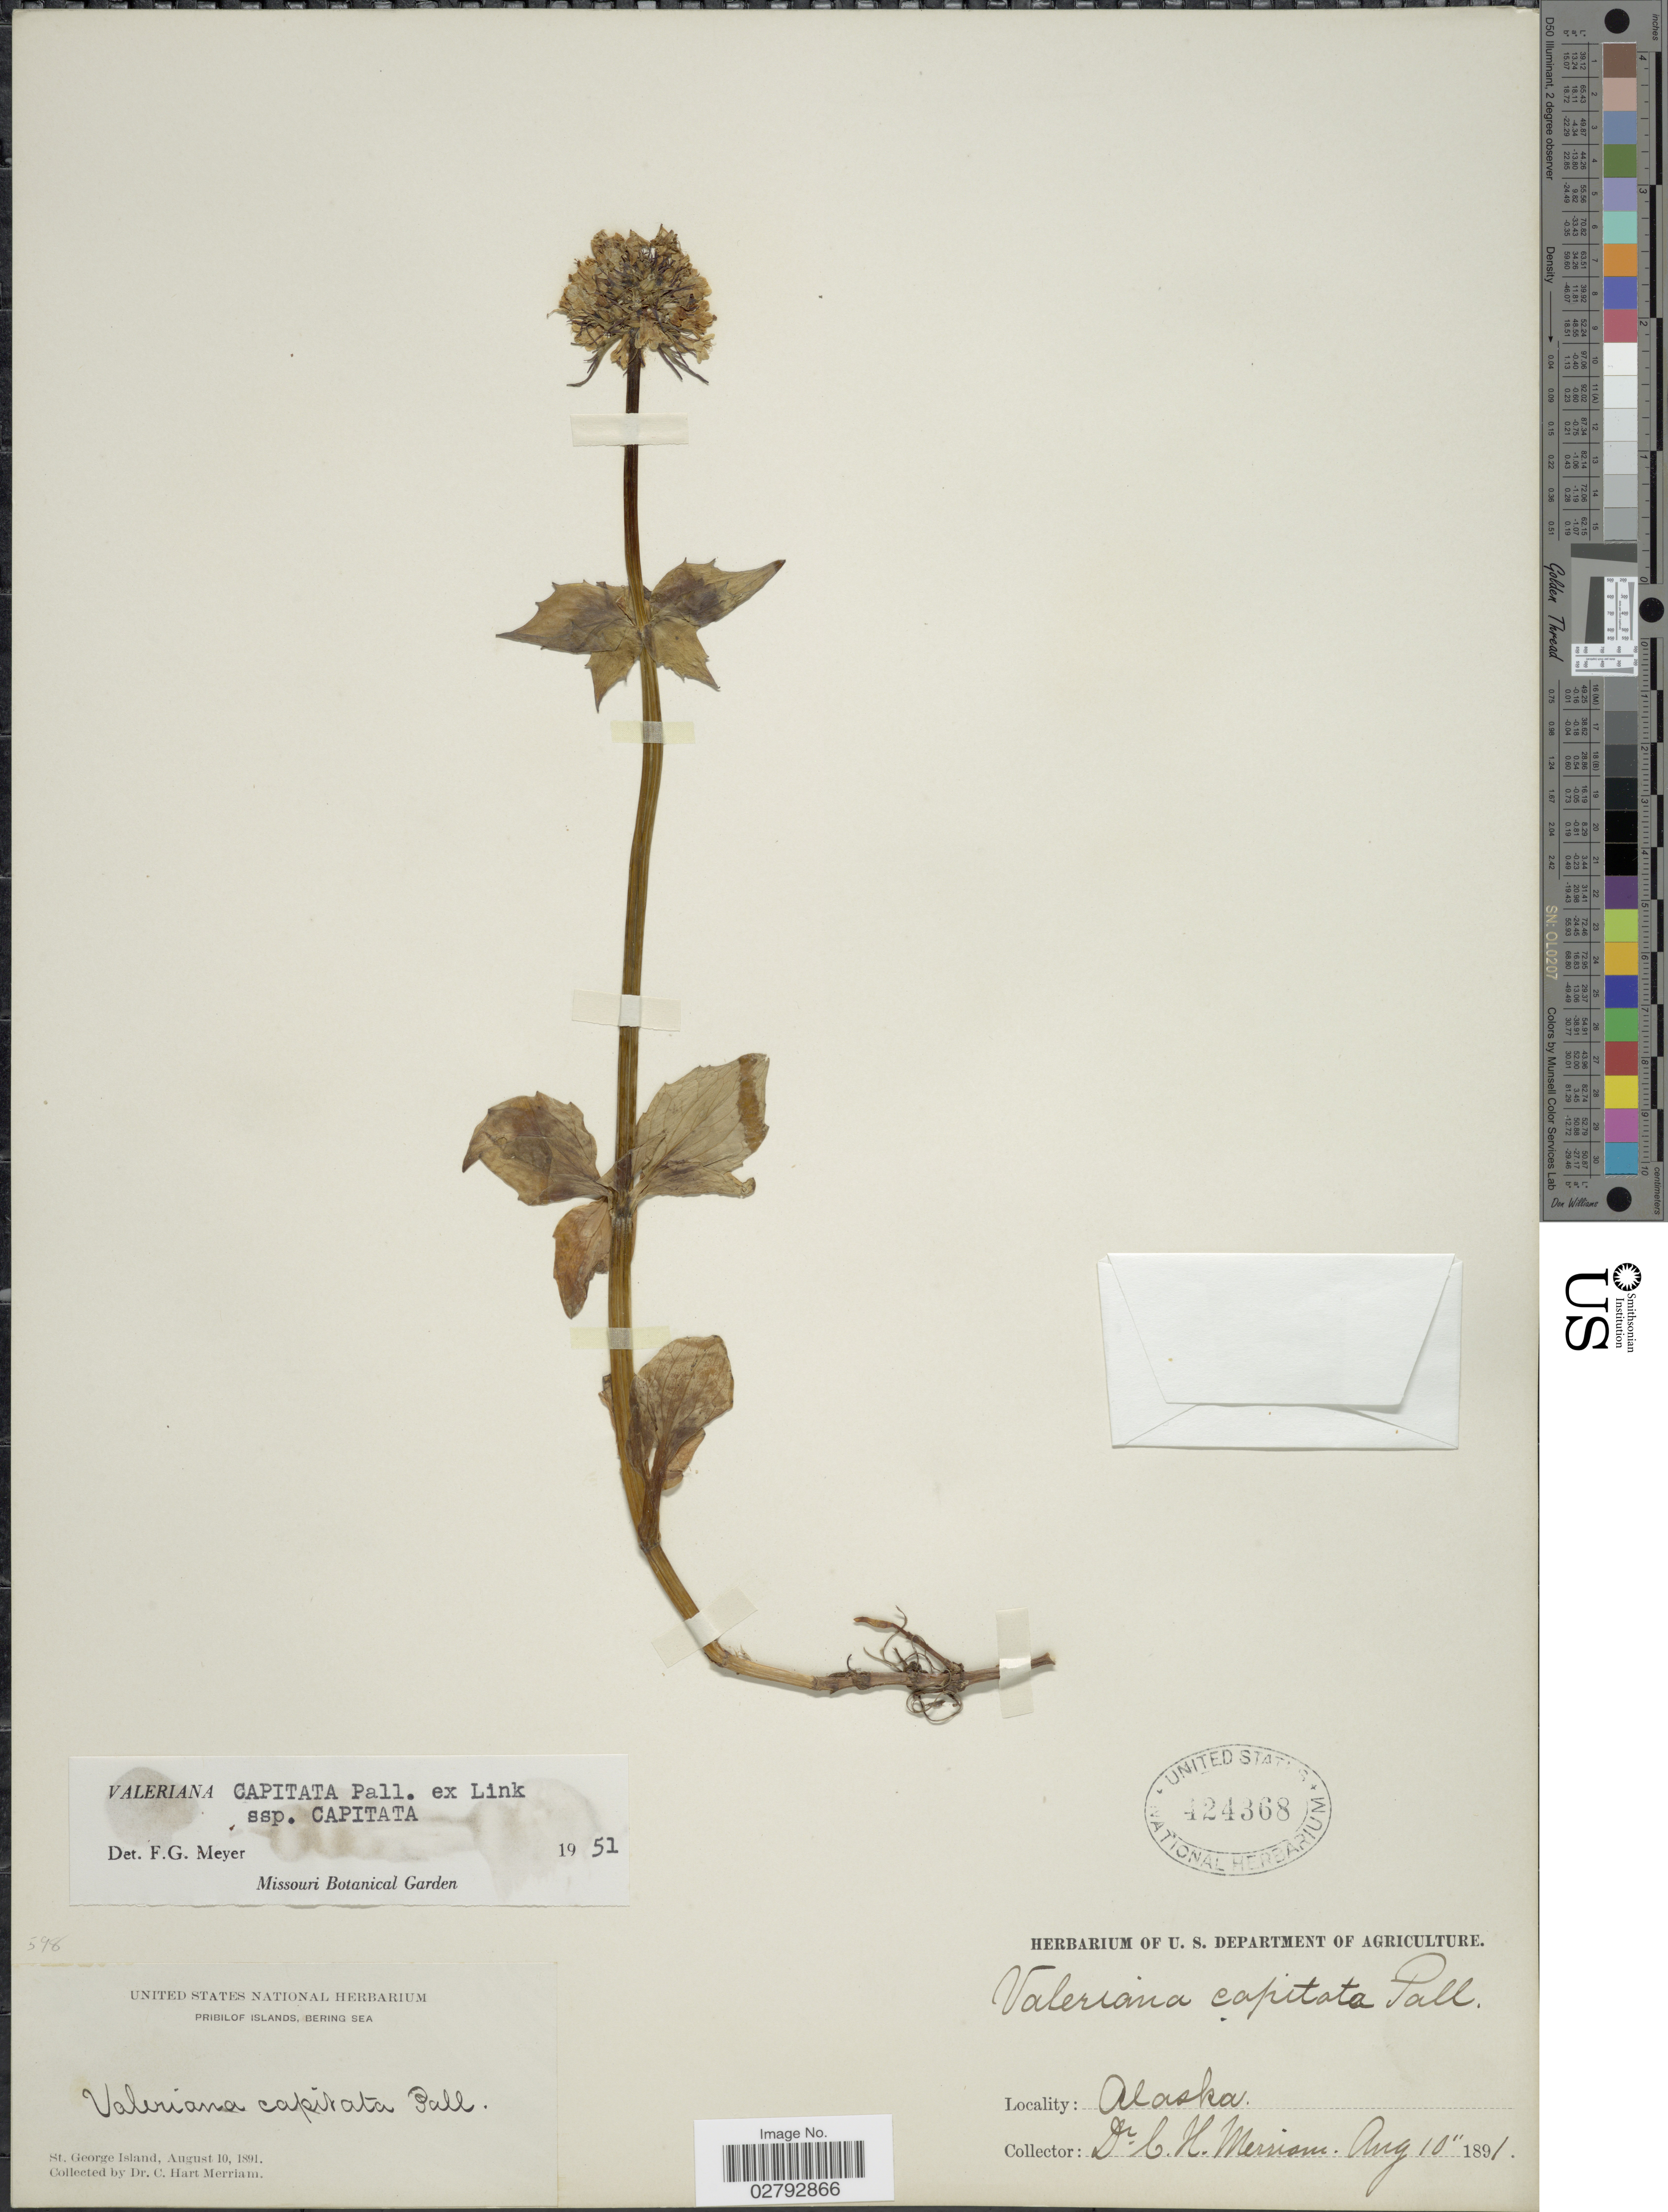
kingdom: Plantae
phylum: Tracheophyta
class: Magnoliopsida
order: Dipsacales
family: Caprifoliaceae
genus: Valeriana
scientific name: Valeriana capitata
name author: Link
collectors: C. Merriam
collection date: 1891-08-10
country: United States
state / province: Alaska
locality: Pribilof Islands, Bering Sea. St. George Island.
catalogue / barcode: US 424368